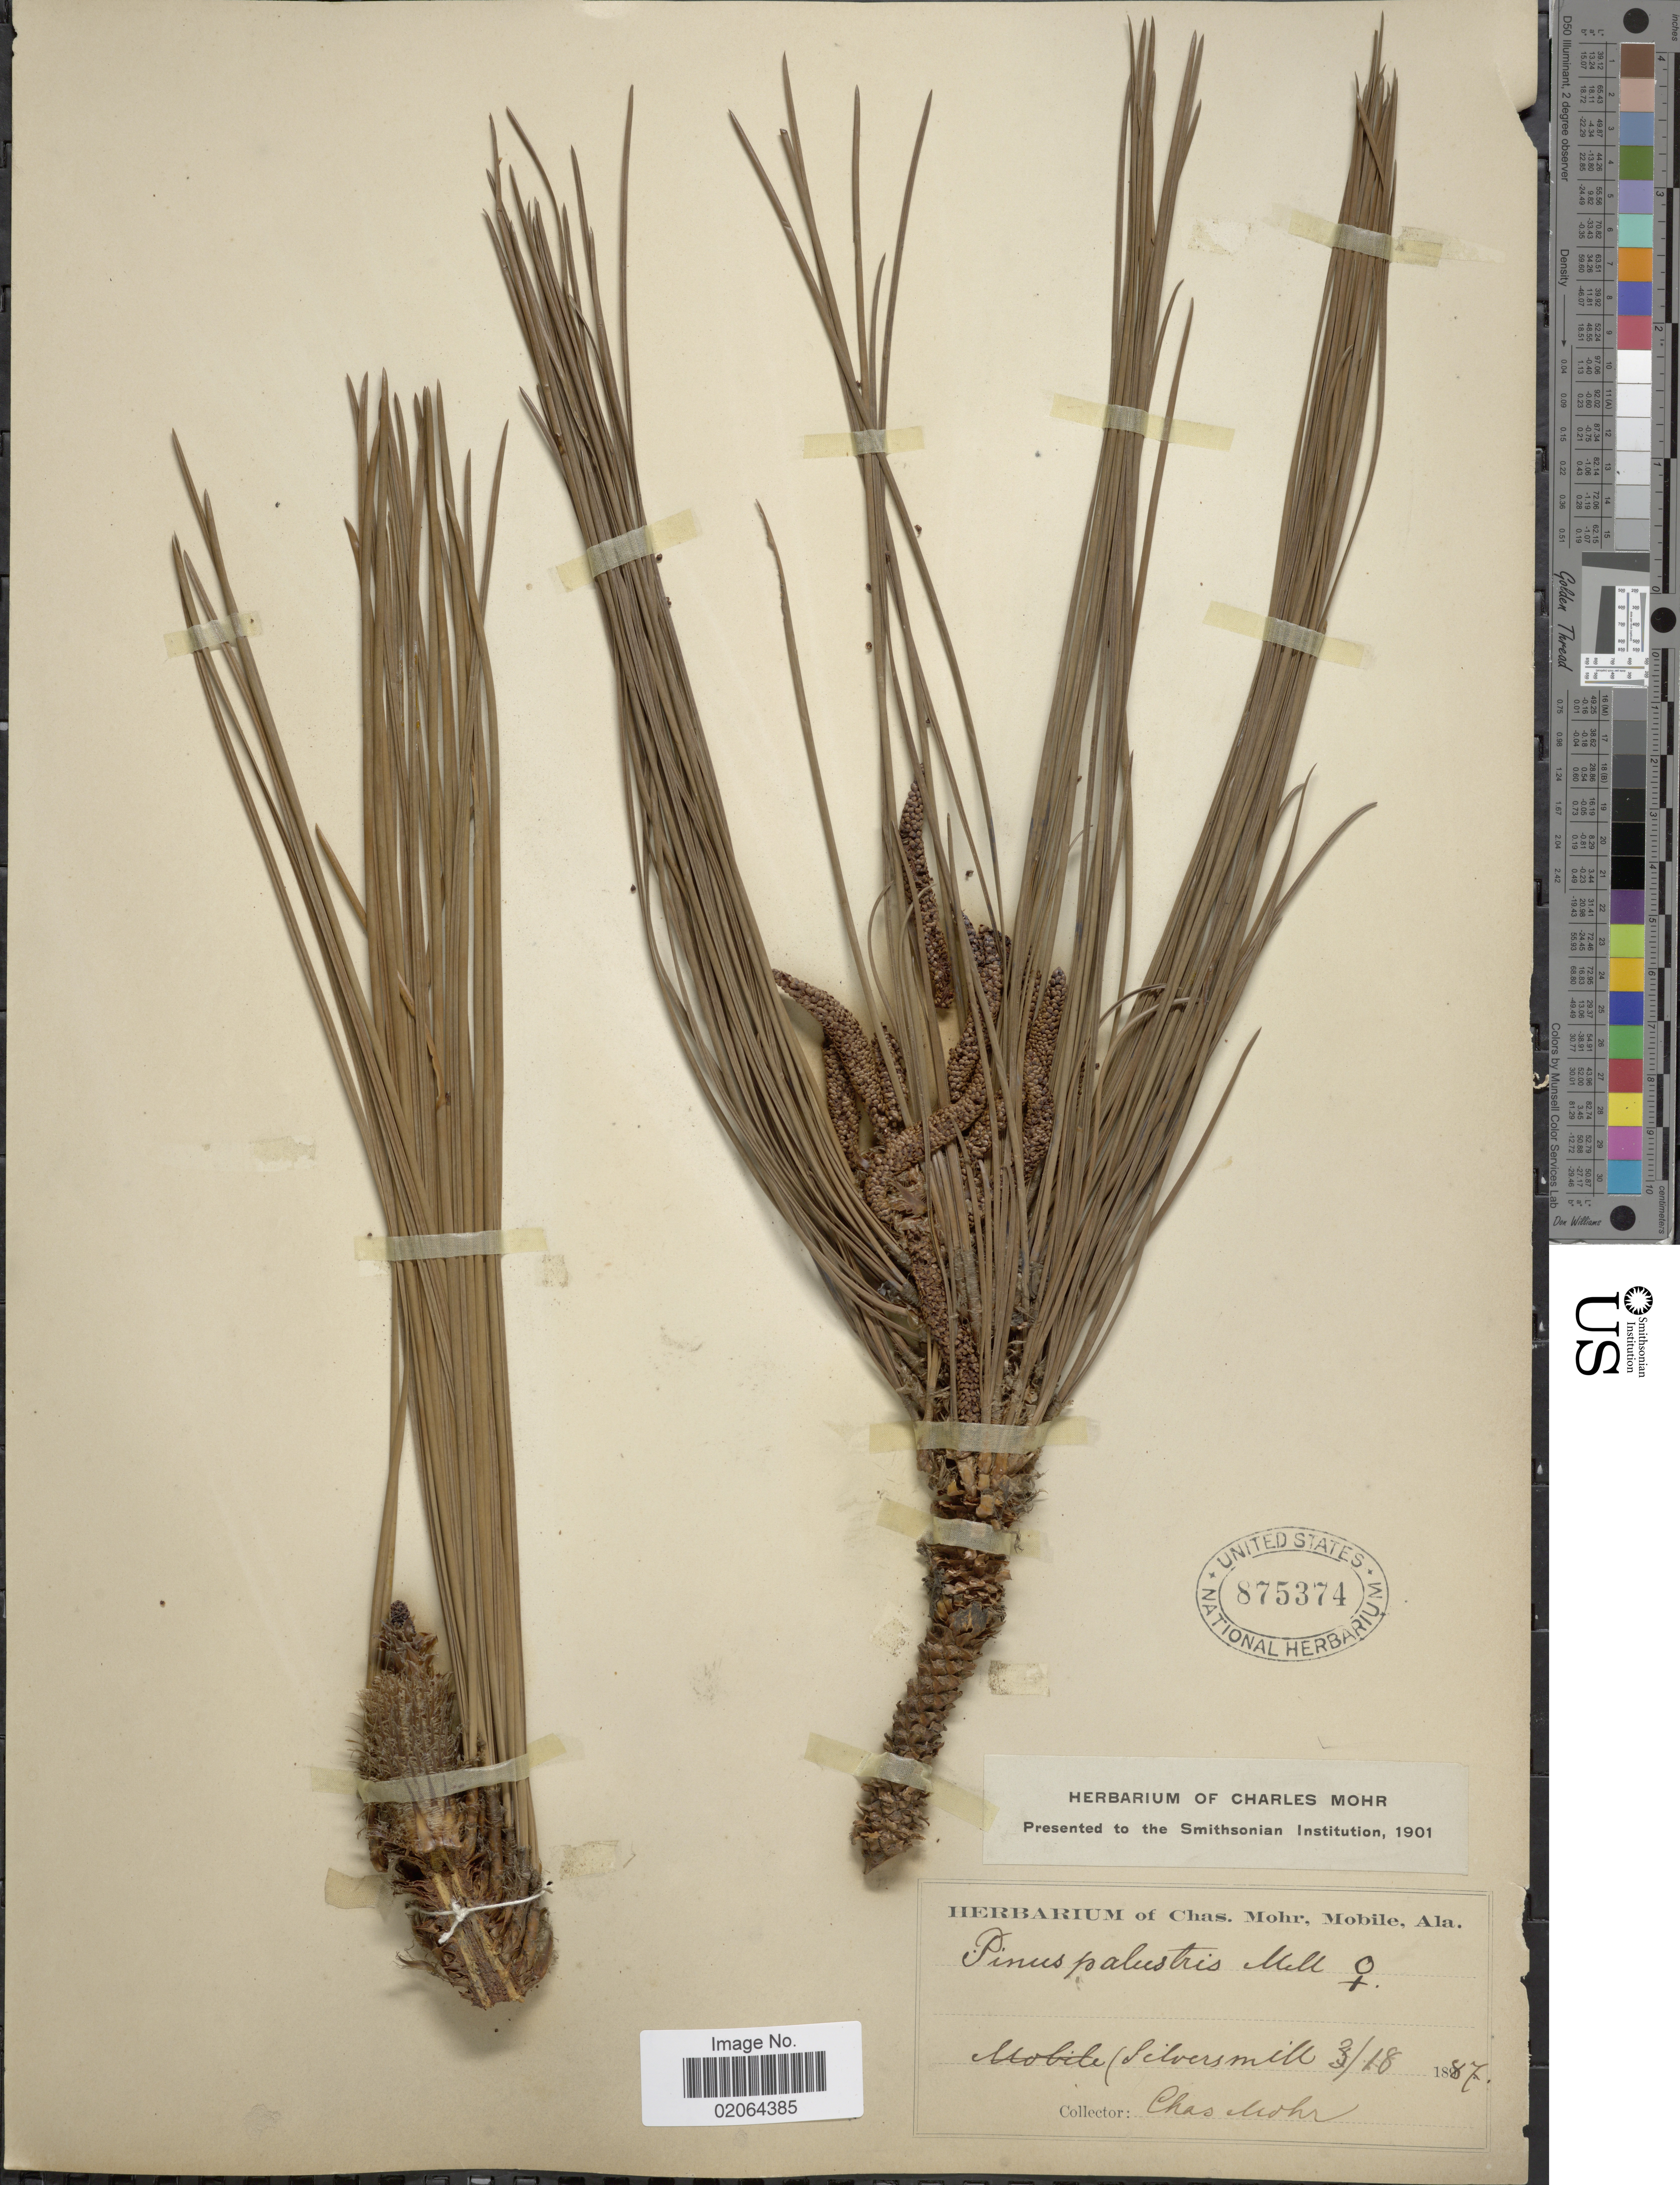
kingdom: Plantae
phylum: Tracheophyta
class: Pinopsida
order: Pinales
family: Pinaceae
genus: Pinus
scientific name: Pinus palustris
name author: Mill.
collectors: C. T. Mohr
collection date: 1887-03-18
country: United States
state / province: Alabama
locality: Silversmill.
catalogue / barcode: US 875374